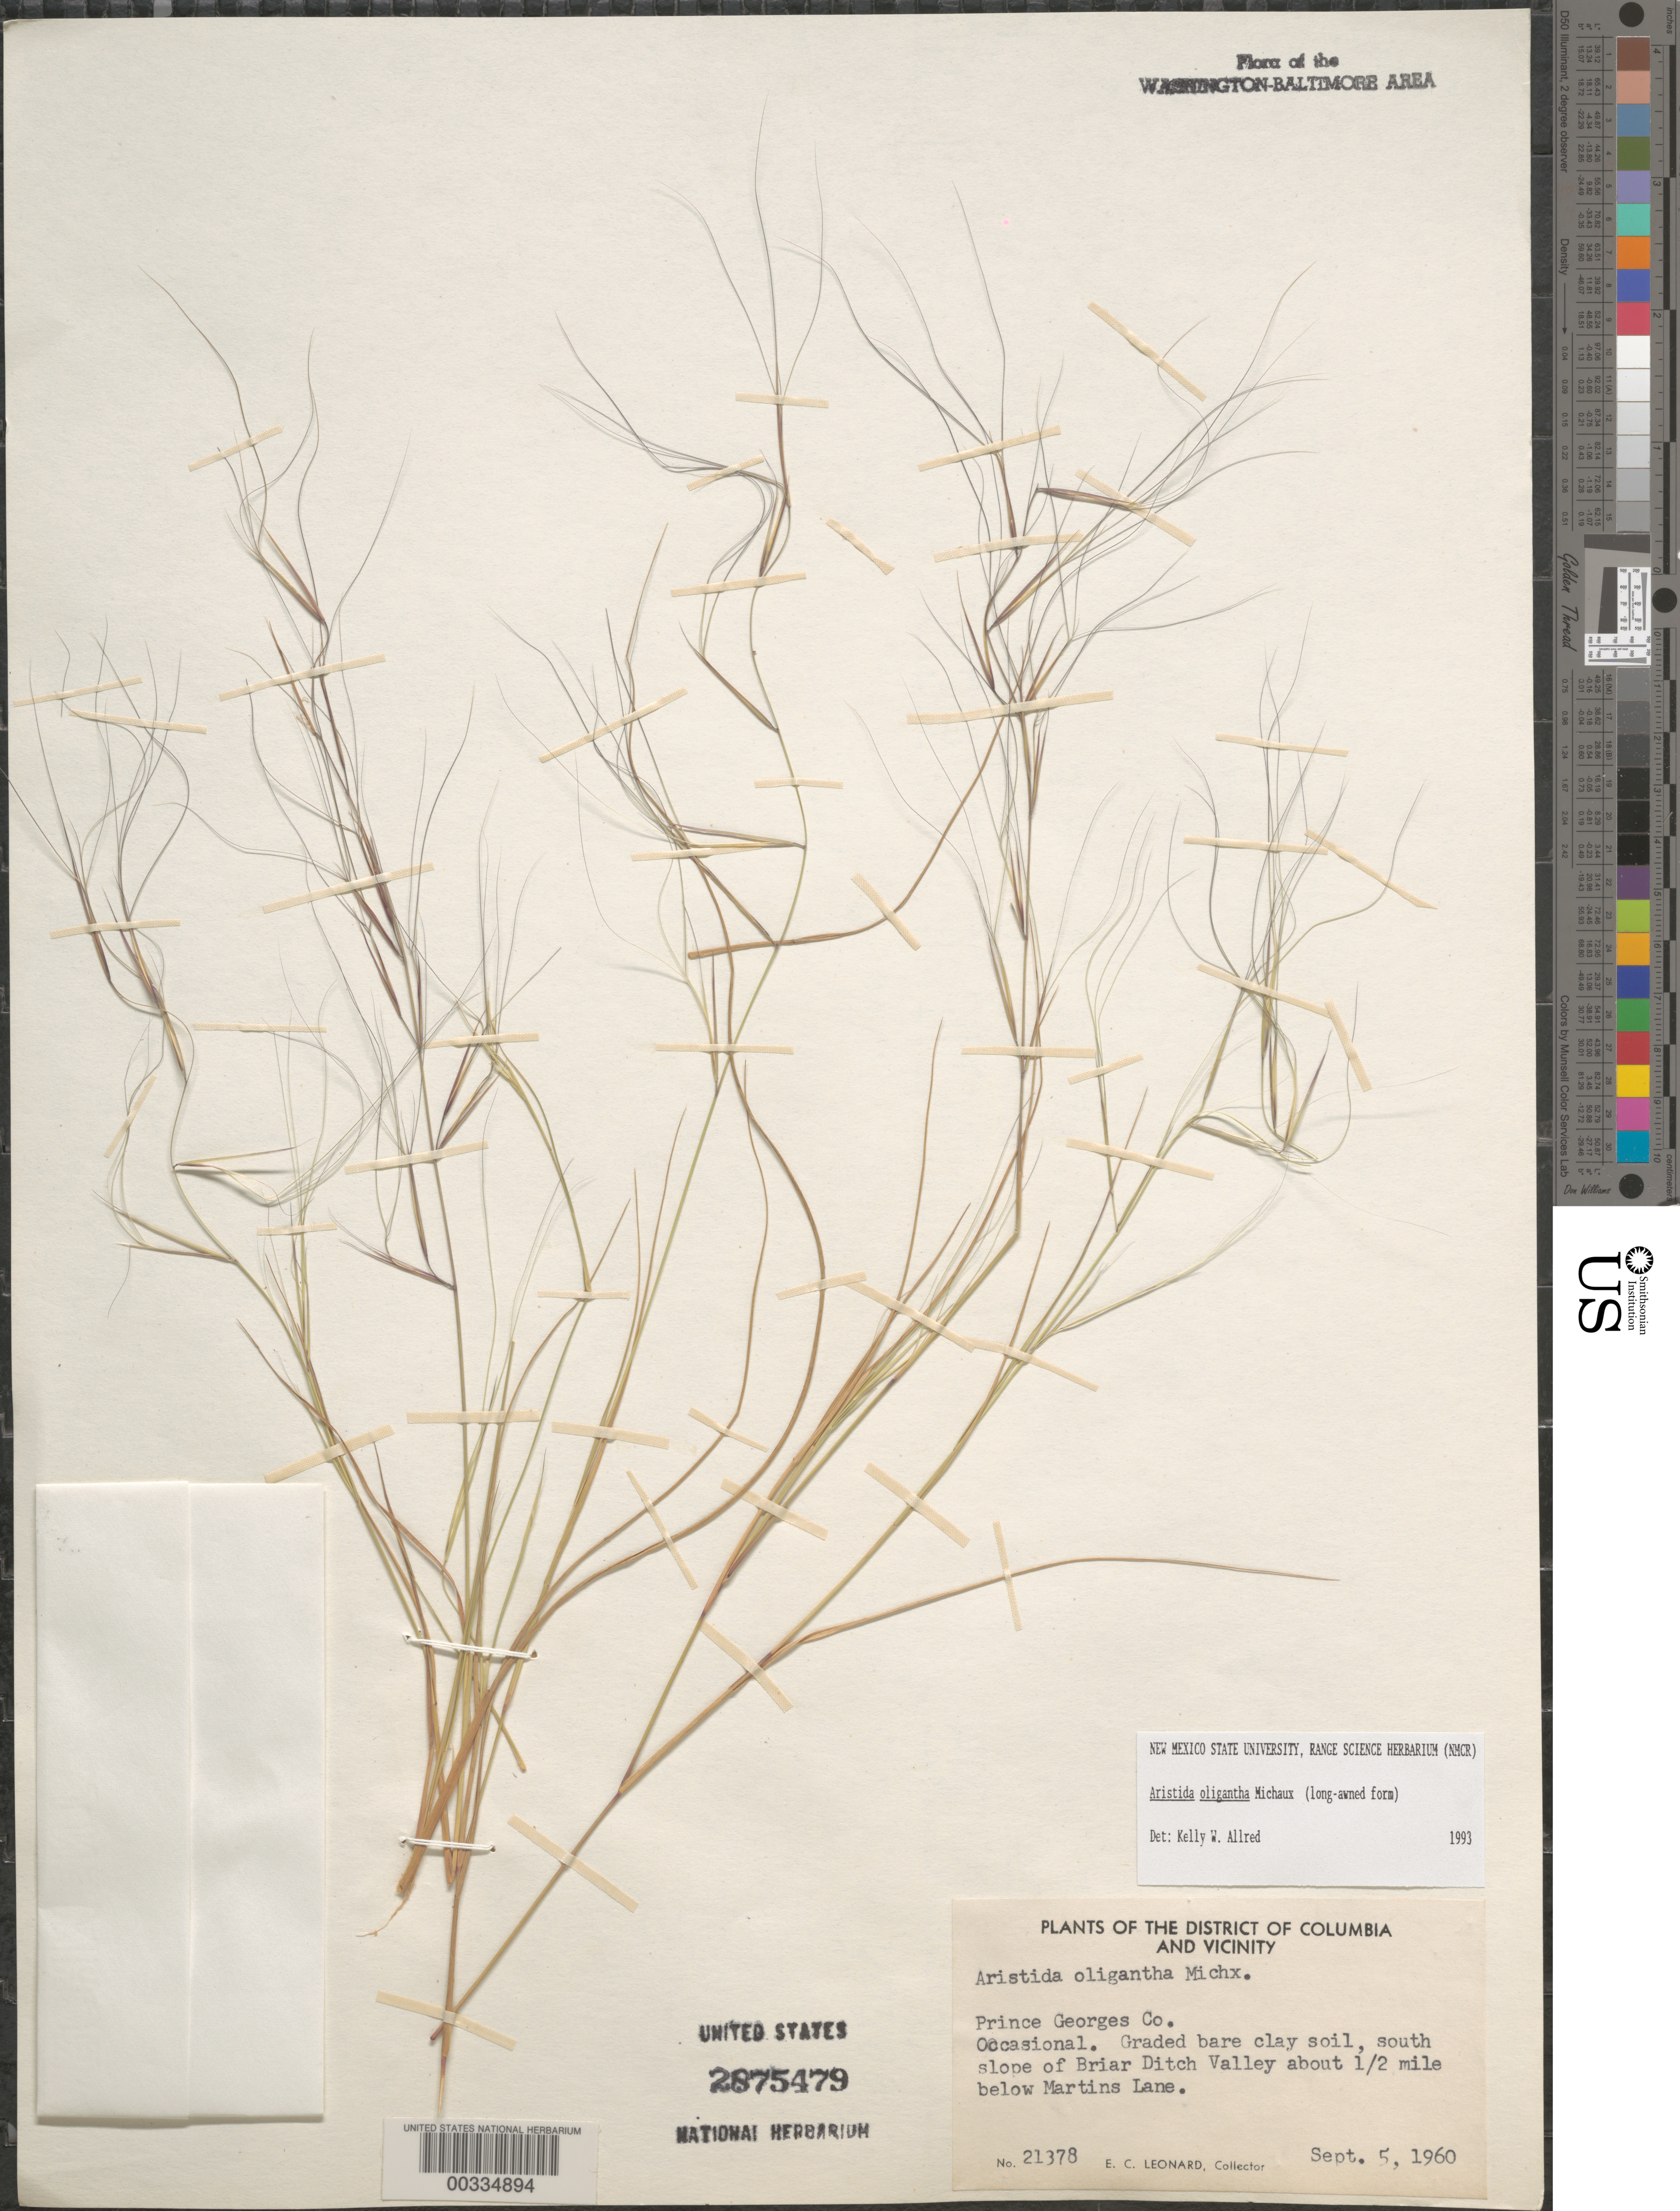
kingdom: Plantae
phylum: Tracheophyta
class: Liliopsida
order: Poales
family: Poaceae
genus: Aristida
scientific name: Aristida oligantha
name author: Michx.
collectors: E. C. Leonard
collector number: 21378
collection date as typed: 05 Sep 1960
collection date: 1960-09-05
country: United States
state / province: Maryland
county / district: Prince George's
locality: Briar Ditch Valley below Martins Lane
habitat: Graded bare clay soil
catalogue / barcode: US 2875479